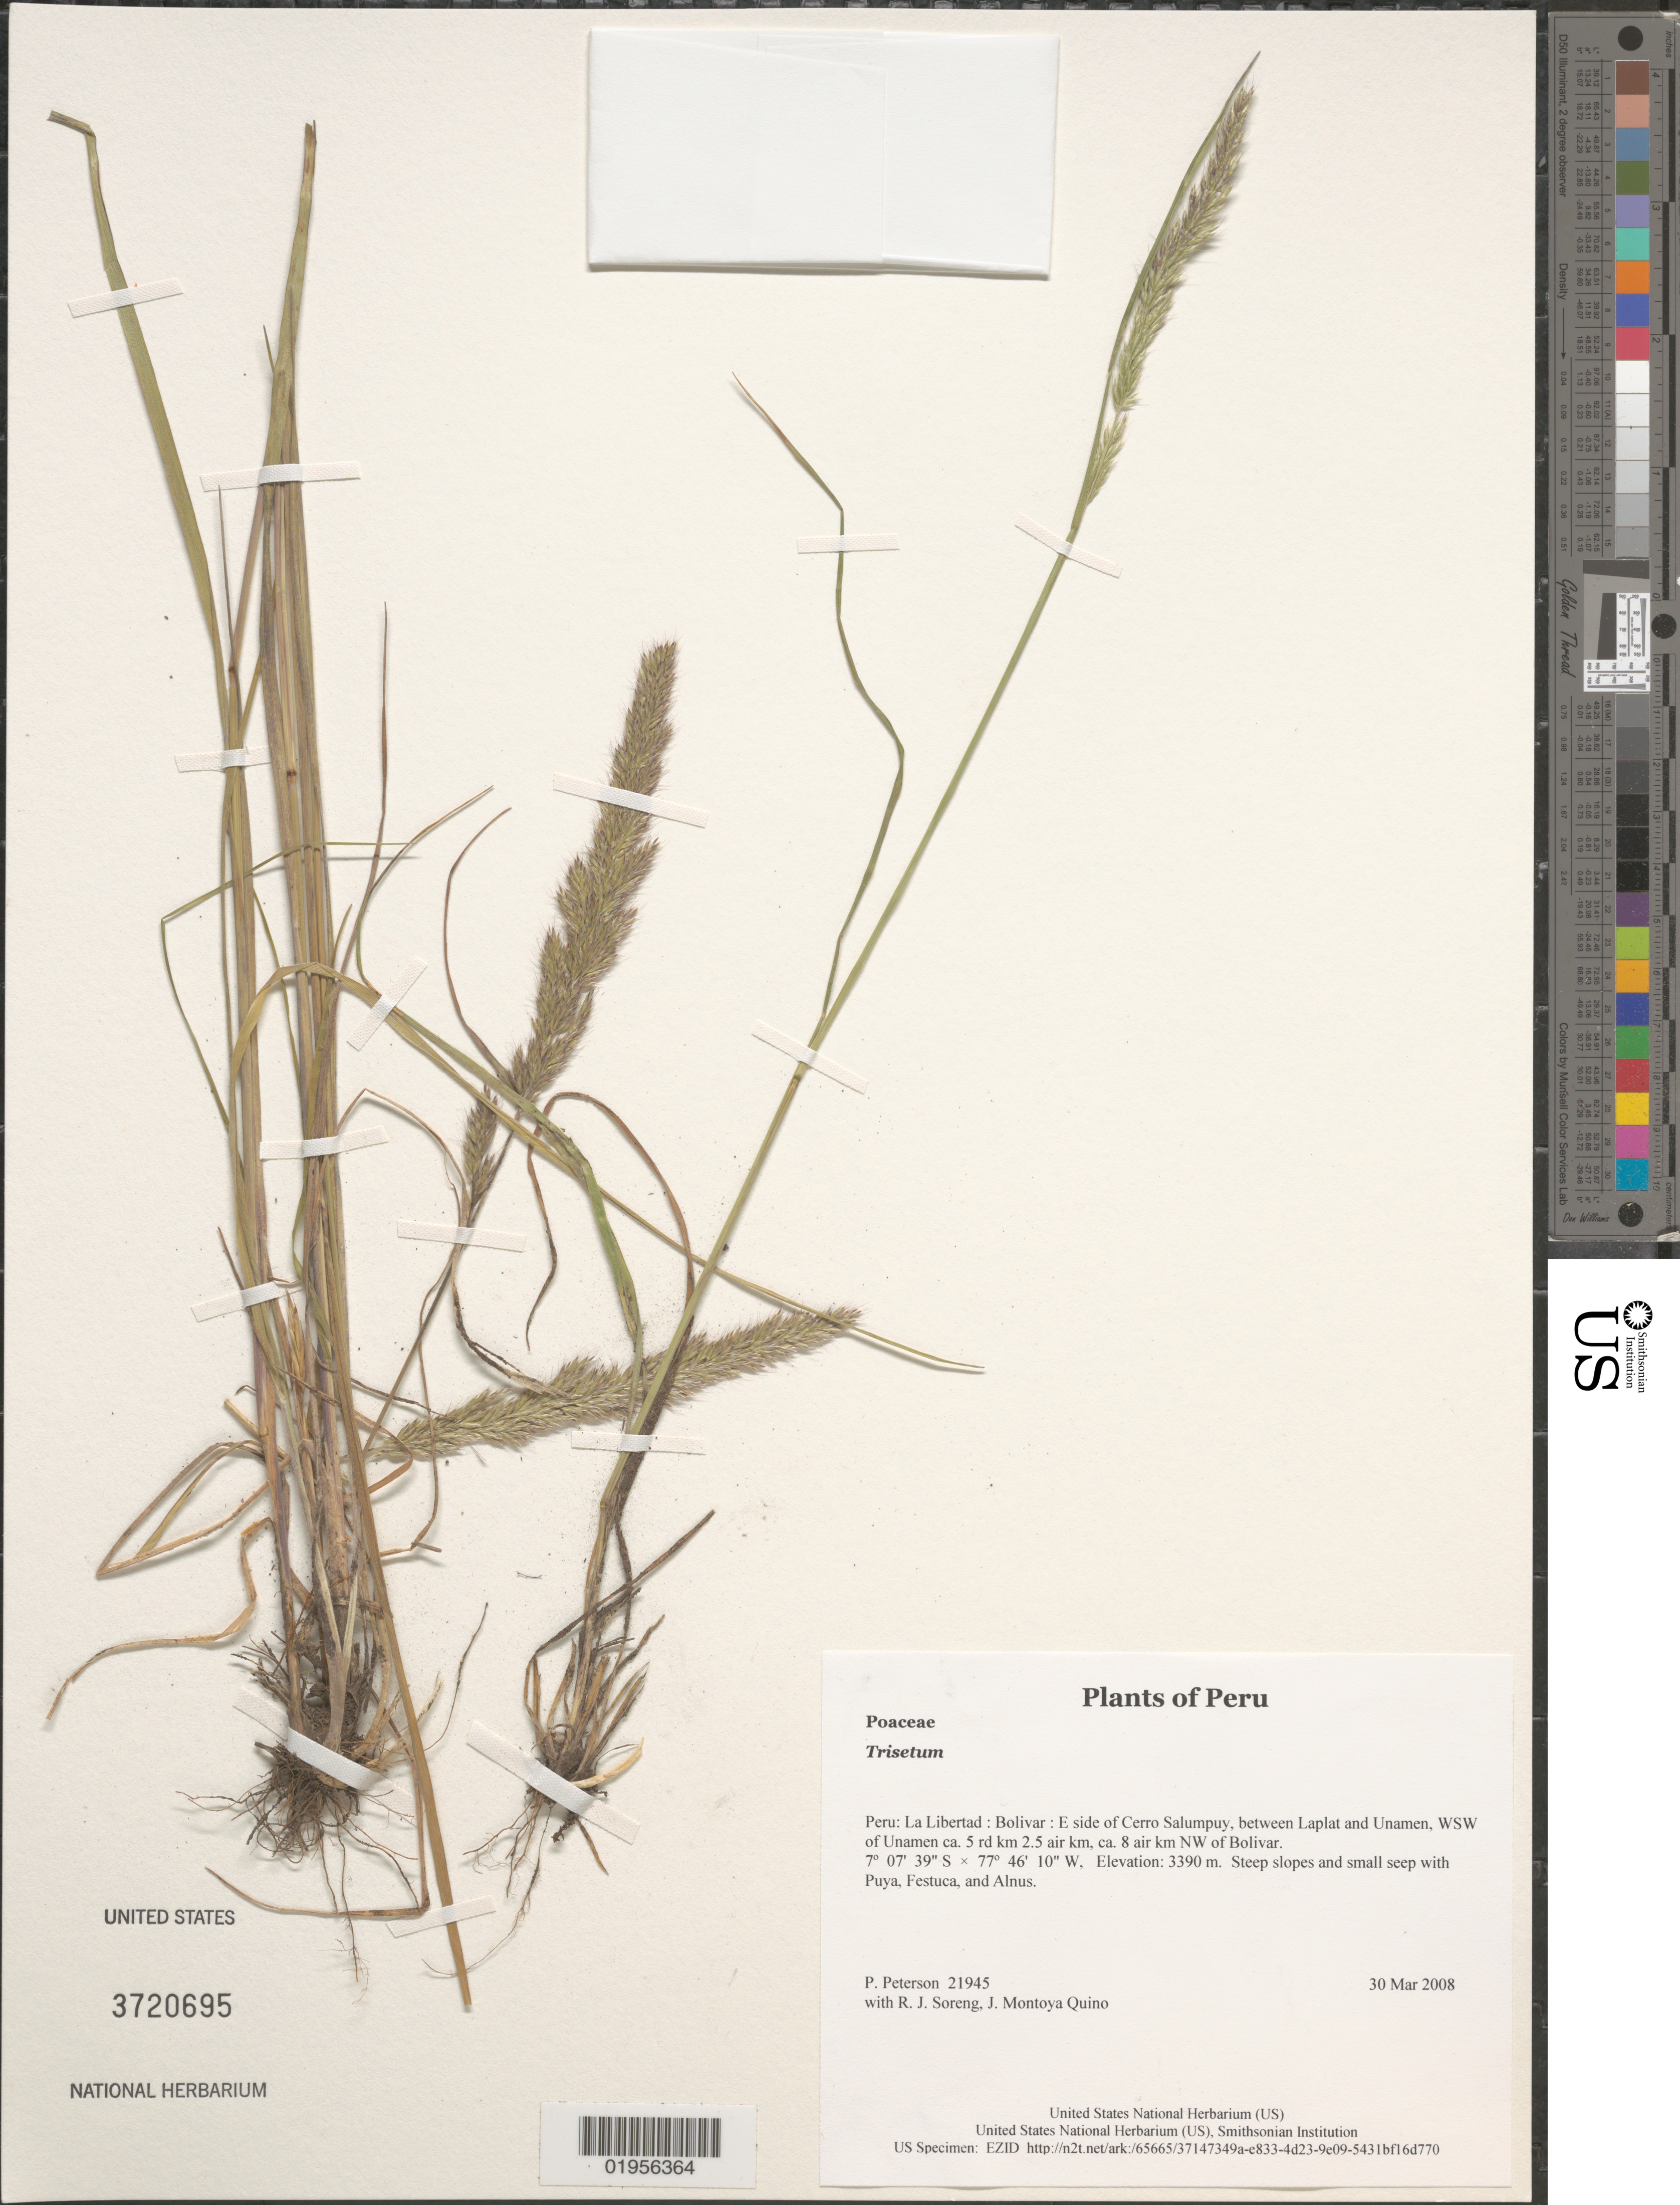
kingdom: Plantae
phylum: Tracheophyta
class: Liliopsida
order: Poales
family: Poaceae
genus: Trisetum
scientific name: Trisetum sp.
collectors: P. M. Peterson, R. J. Soreng & J. Montoya Quino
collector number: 21945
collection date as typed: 30 Mar 2008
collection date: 2008-03-30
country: Peru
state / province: La Libertad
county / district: Bolívar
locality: E side of Cerro Salumpuy, between Laplat and Unamen, WSW of Unamen ca. 5 rd km 2.5 air km, ca. 8 air km NW of Bolivar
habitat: Steep slopes and small seep with Puya, Festuca, and Alnus.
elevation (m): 3390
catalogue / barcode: US 3720695